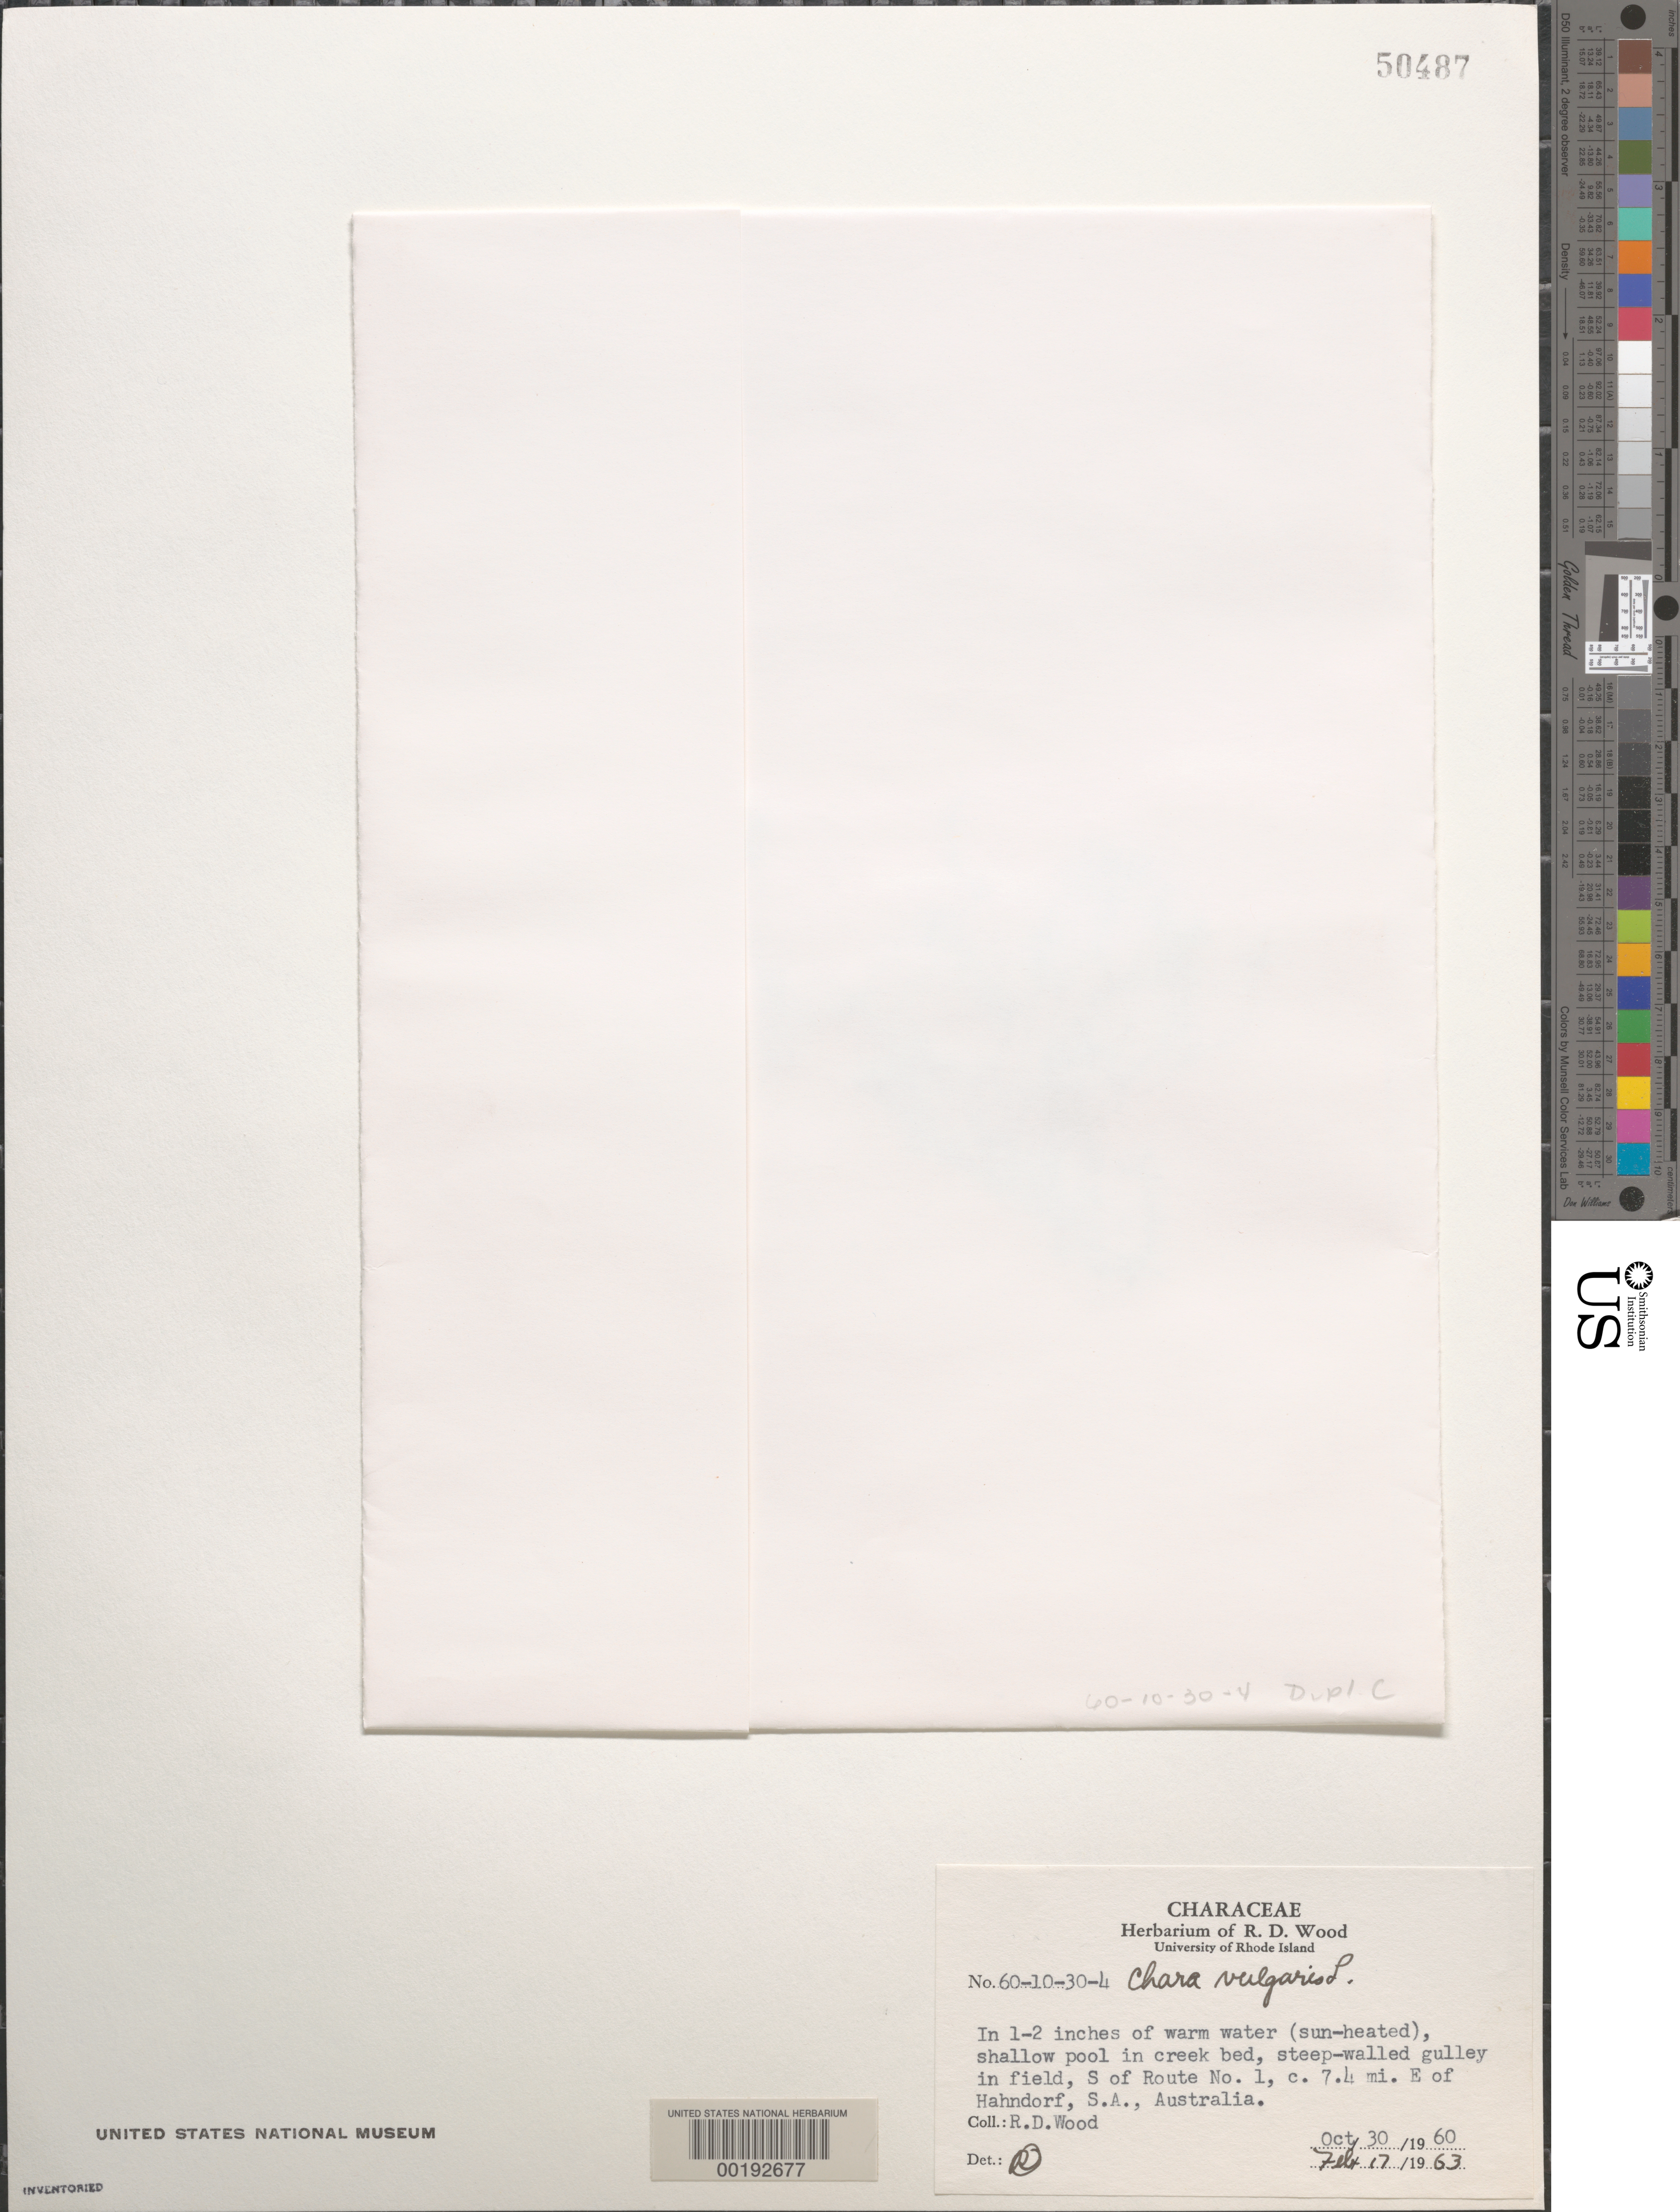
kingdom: Plantae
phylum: Charophyta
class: Charophyceae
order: Charales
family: Characeae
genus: Chara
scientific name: Chara vulgaris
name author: L.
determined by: Wood, R. D.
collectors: R. Wood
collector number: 60-10-30-4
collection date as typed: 30 Oct 1960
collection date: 1960-10-30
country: Australia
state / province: South Australia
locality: South of route 1, ca. 7.4 miles east of hahndorf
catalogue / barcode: US 50487